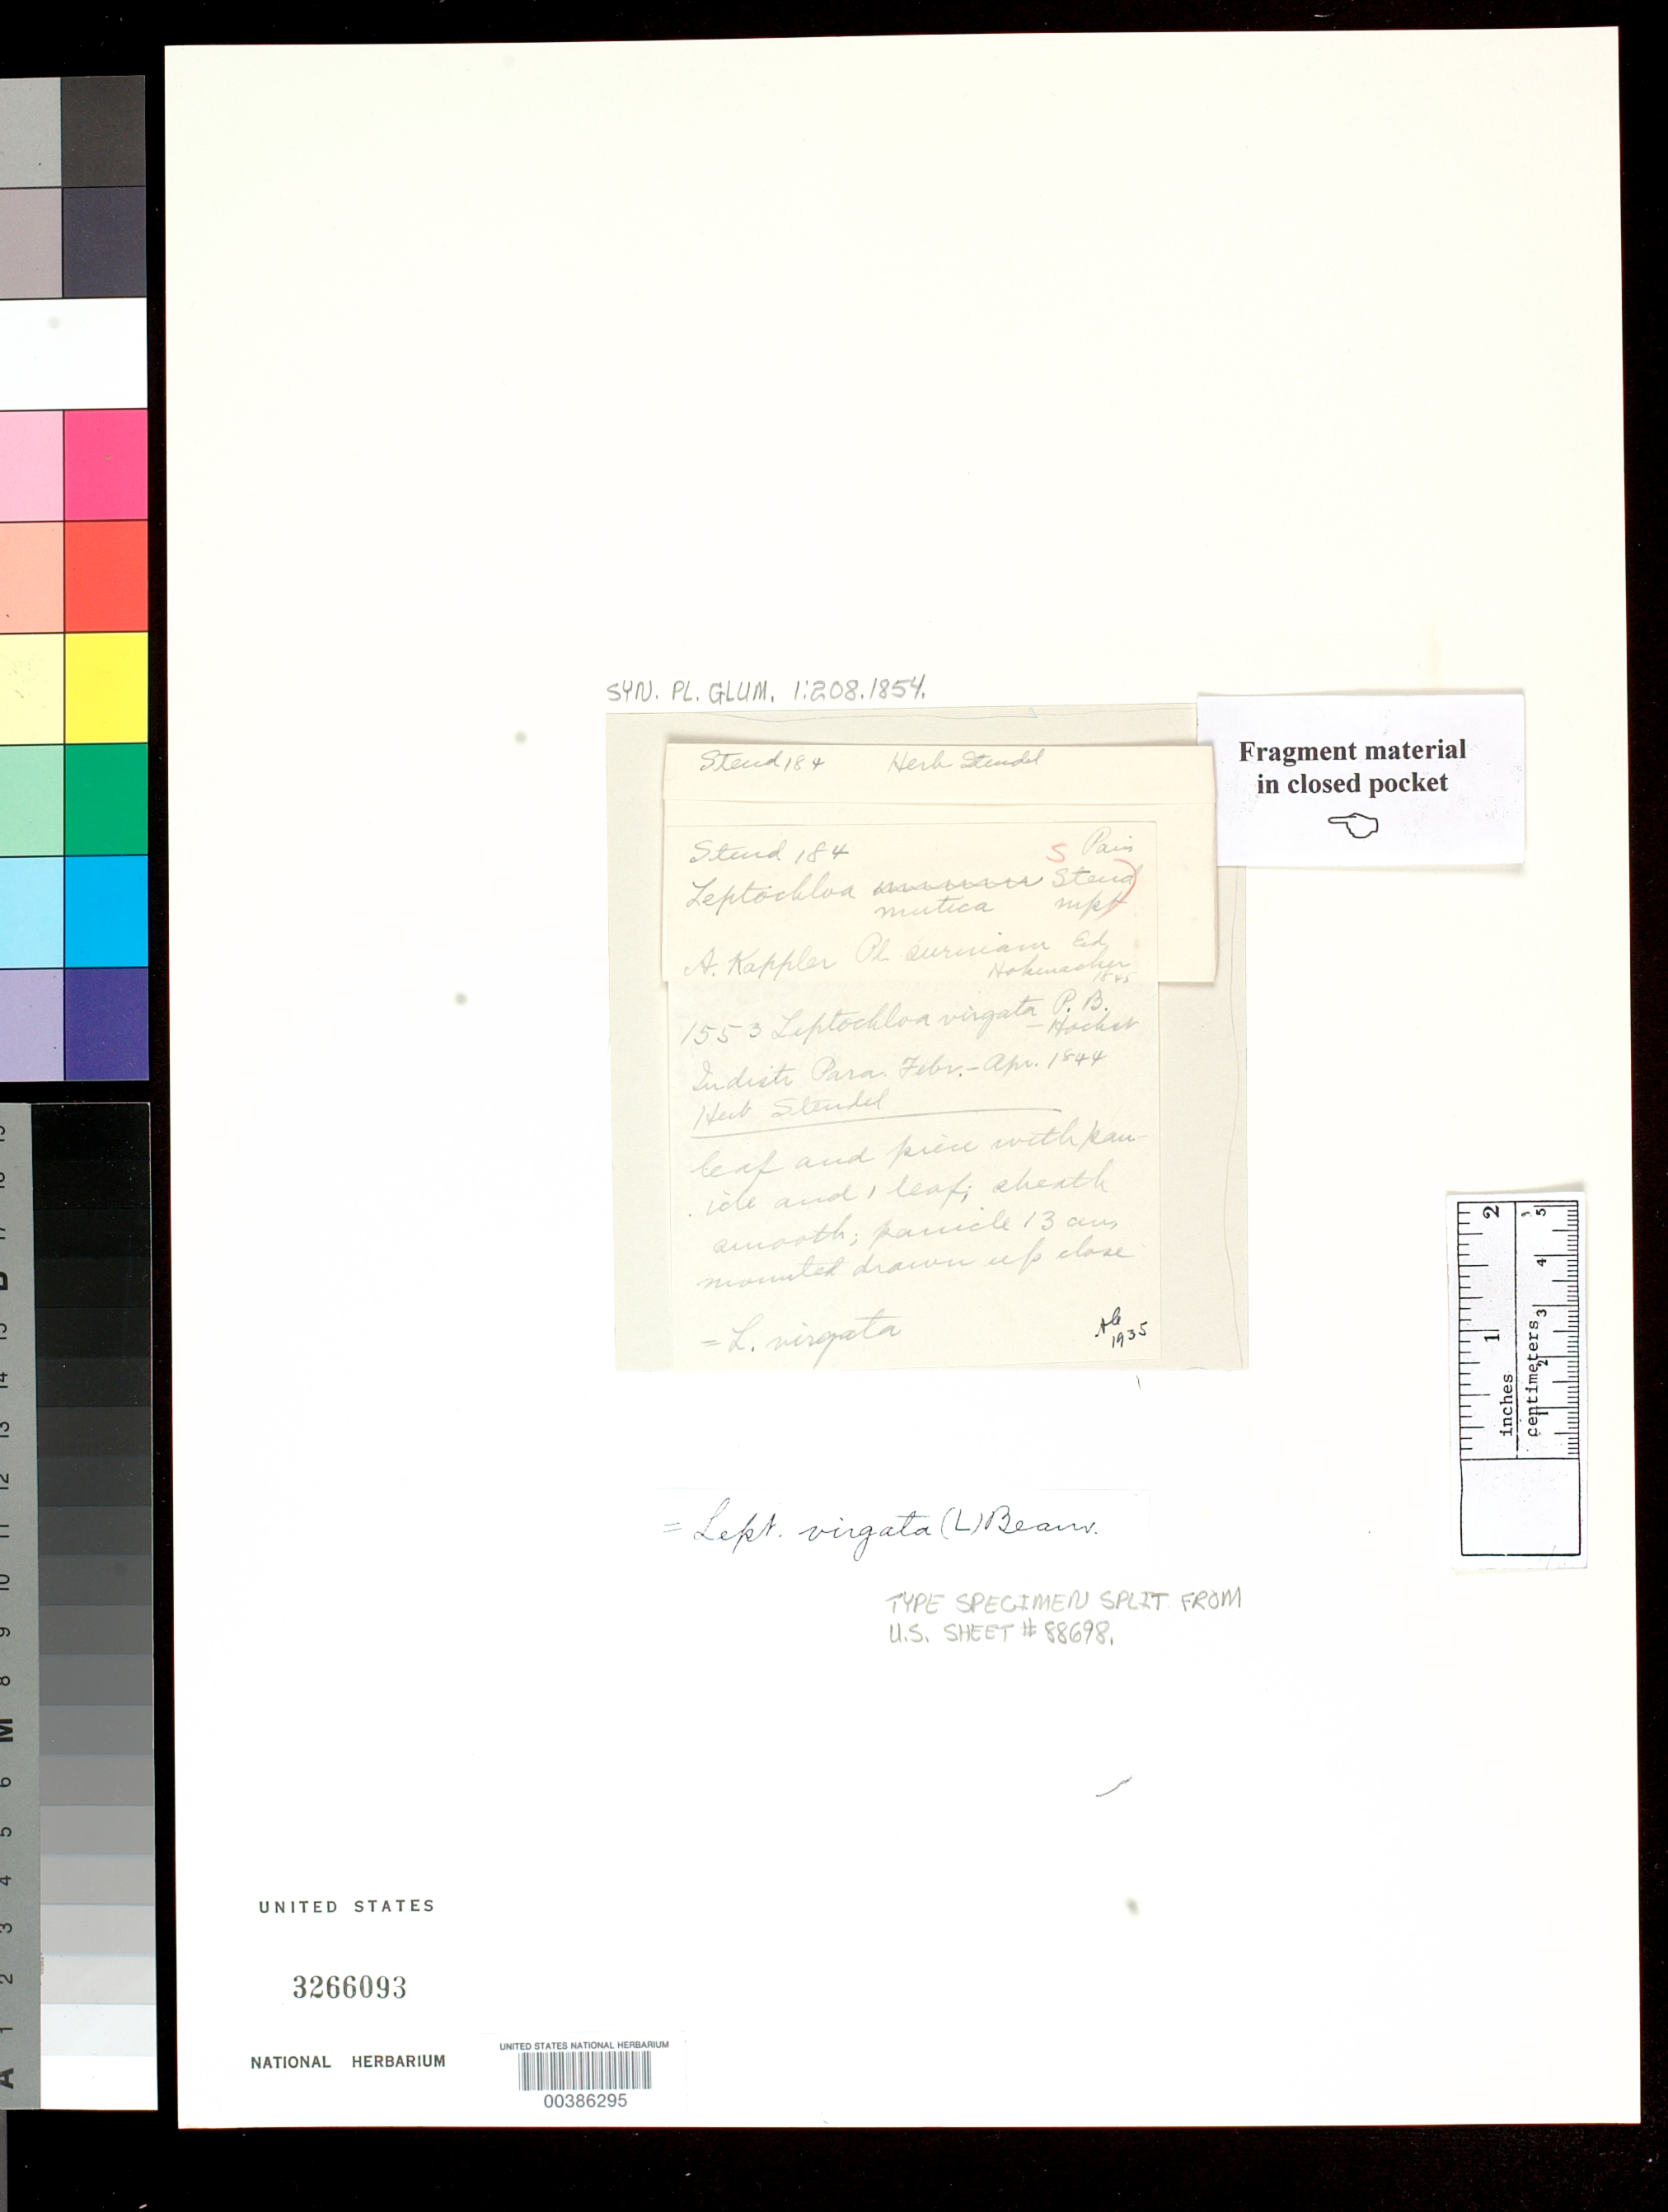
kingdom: Plantae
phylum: Tracheophyta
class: Liliopsida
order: Poales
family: Poaceae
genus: Leptochloa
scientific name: Leptochloa mutica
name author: Steud.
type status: Type Fragment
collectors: A. Kappler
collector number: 1553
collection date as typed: Feb 1884 to -- Apr 1844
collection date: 1844-04/1884-02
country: Suriname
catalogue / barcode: US 3266093